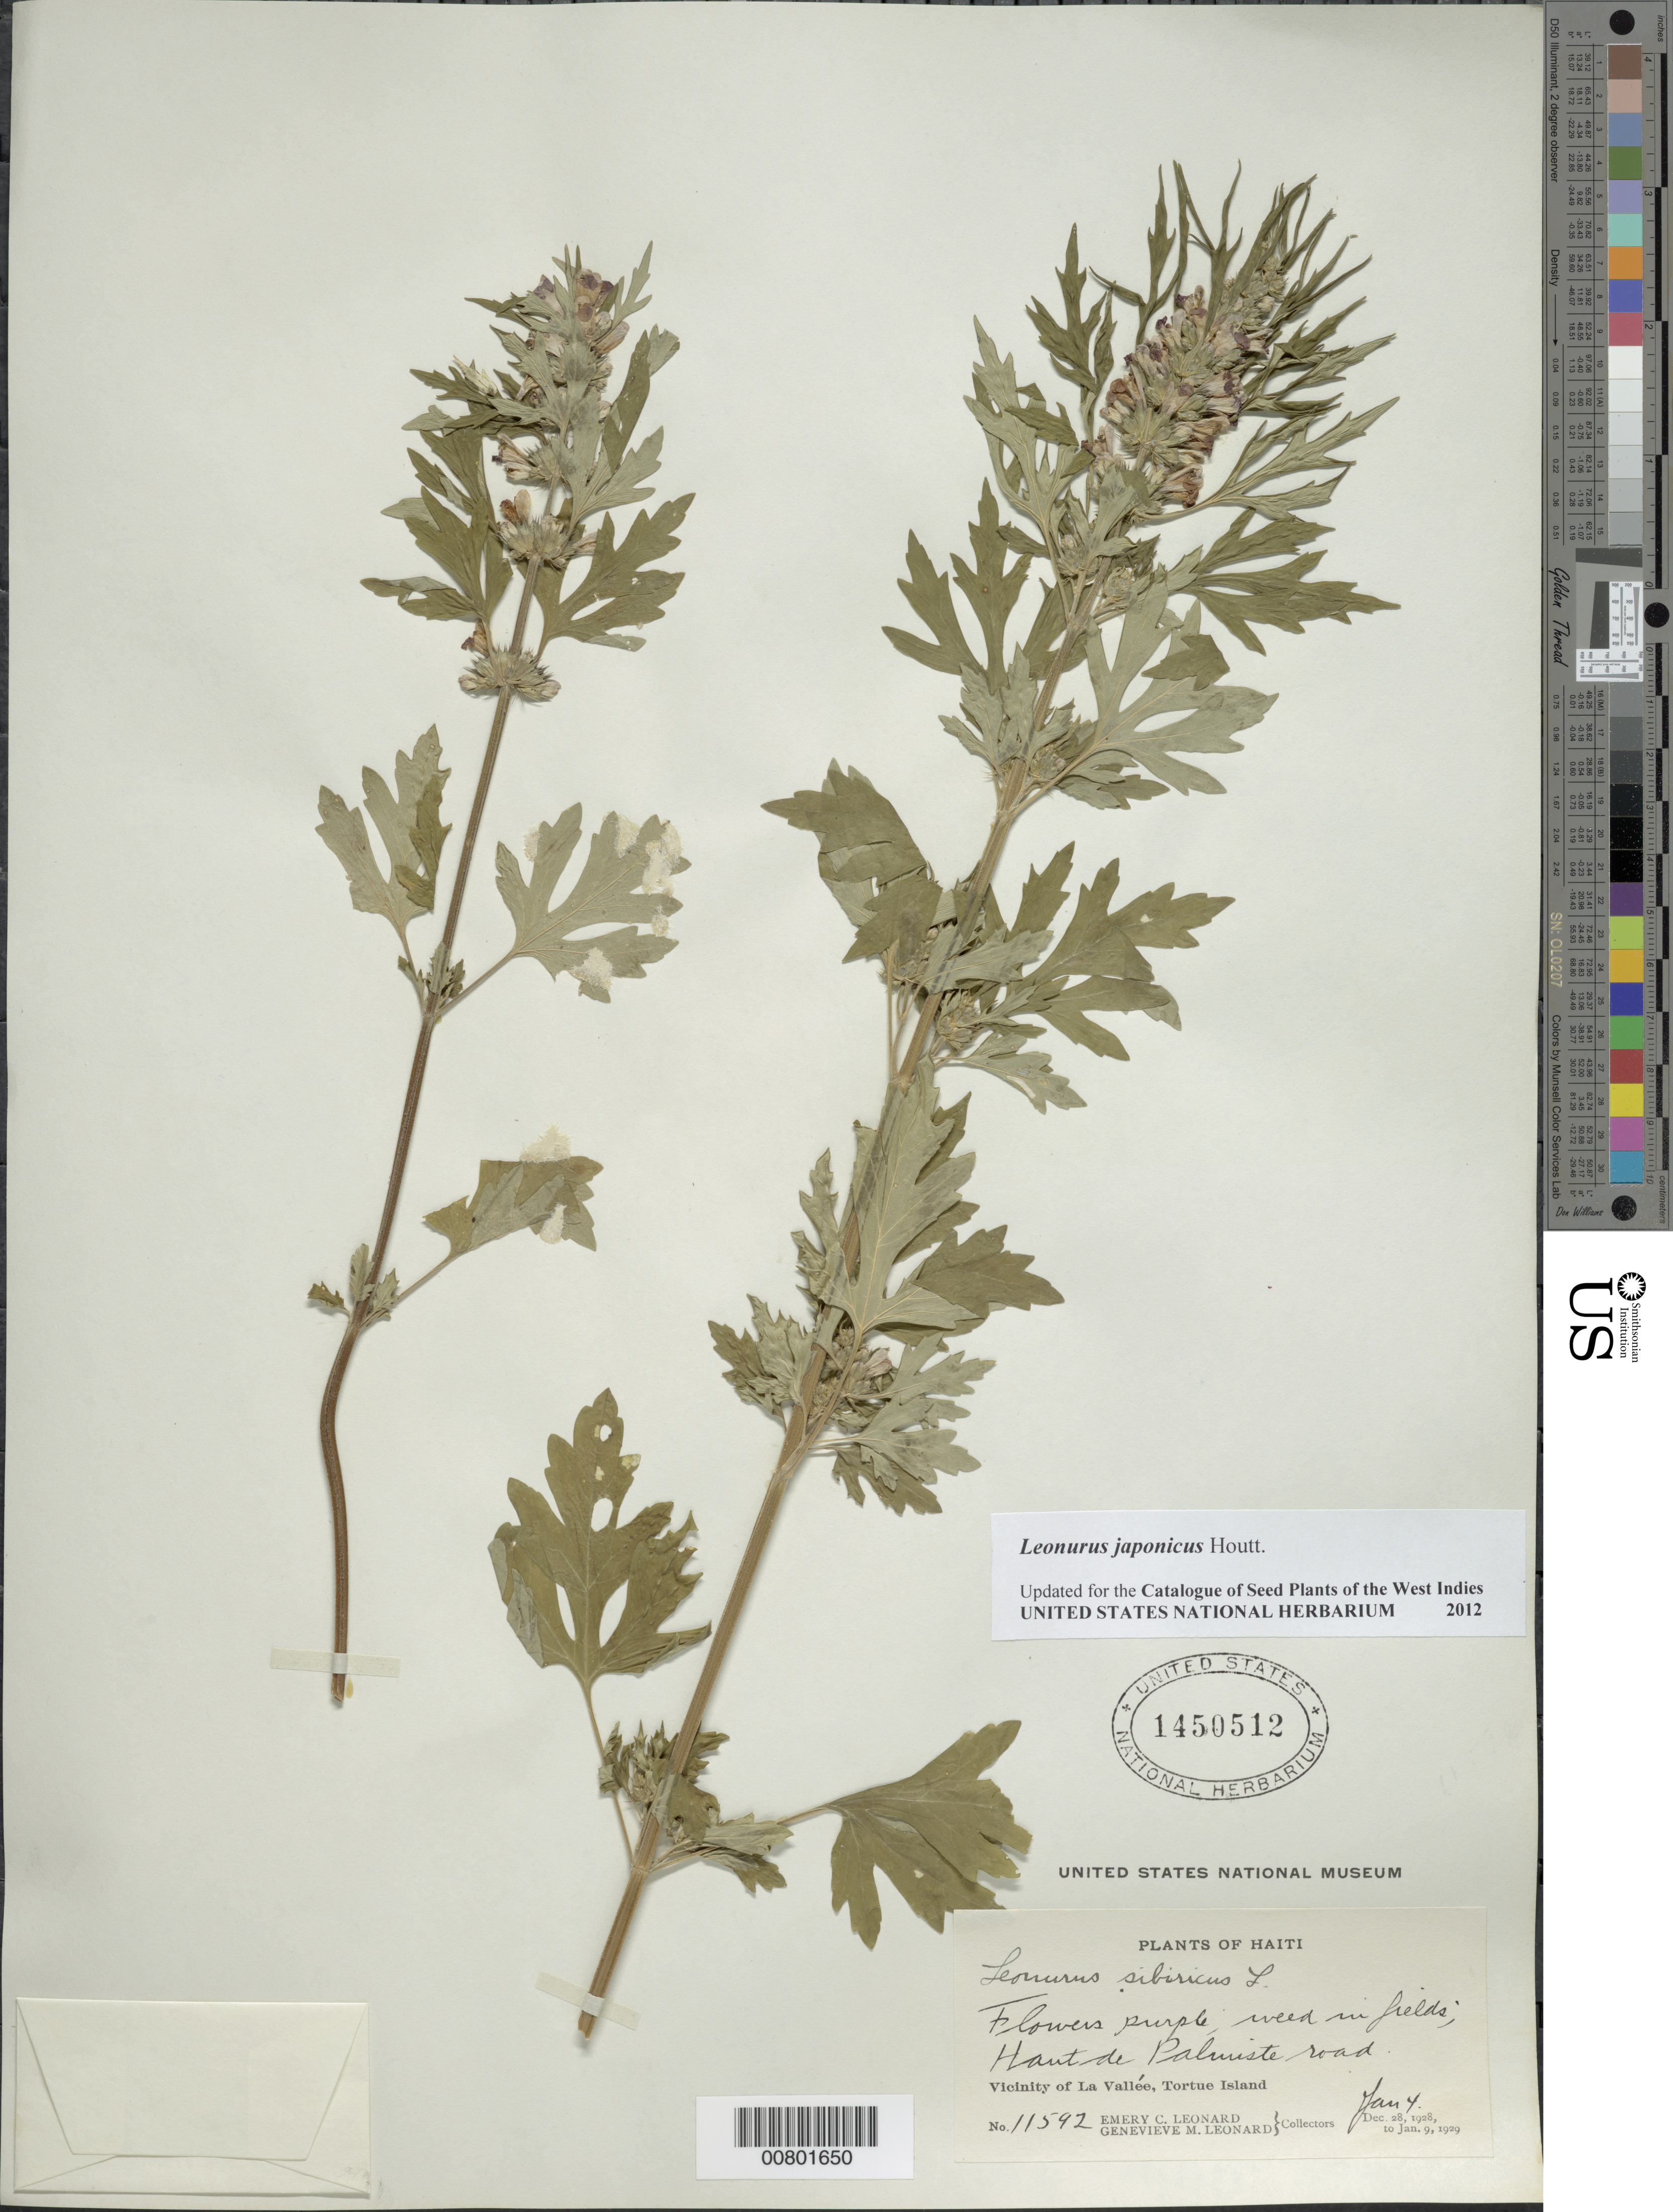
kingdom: Plantae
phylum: Tracheophyta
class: Magnoliopsida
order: Lamiales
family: Lamiaceae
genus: Leonurus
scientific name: Leonurus japonicus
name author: Houtt.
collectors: E. C. Leonard & G. M. Leonard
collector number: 11592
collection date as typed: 04 Jan 1929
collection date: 1929-01-04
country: Haiti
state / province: Nord-Ouest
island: Île de la Tortue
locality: Vicinity of La Vallée, Haut de Paluriste road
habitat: In fields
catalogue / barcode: US 1450512